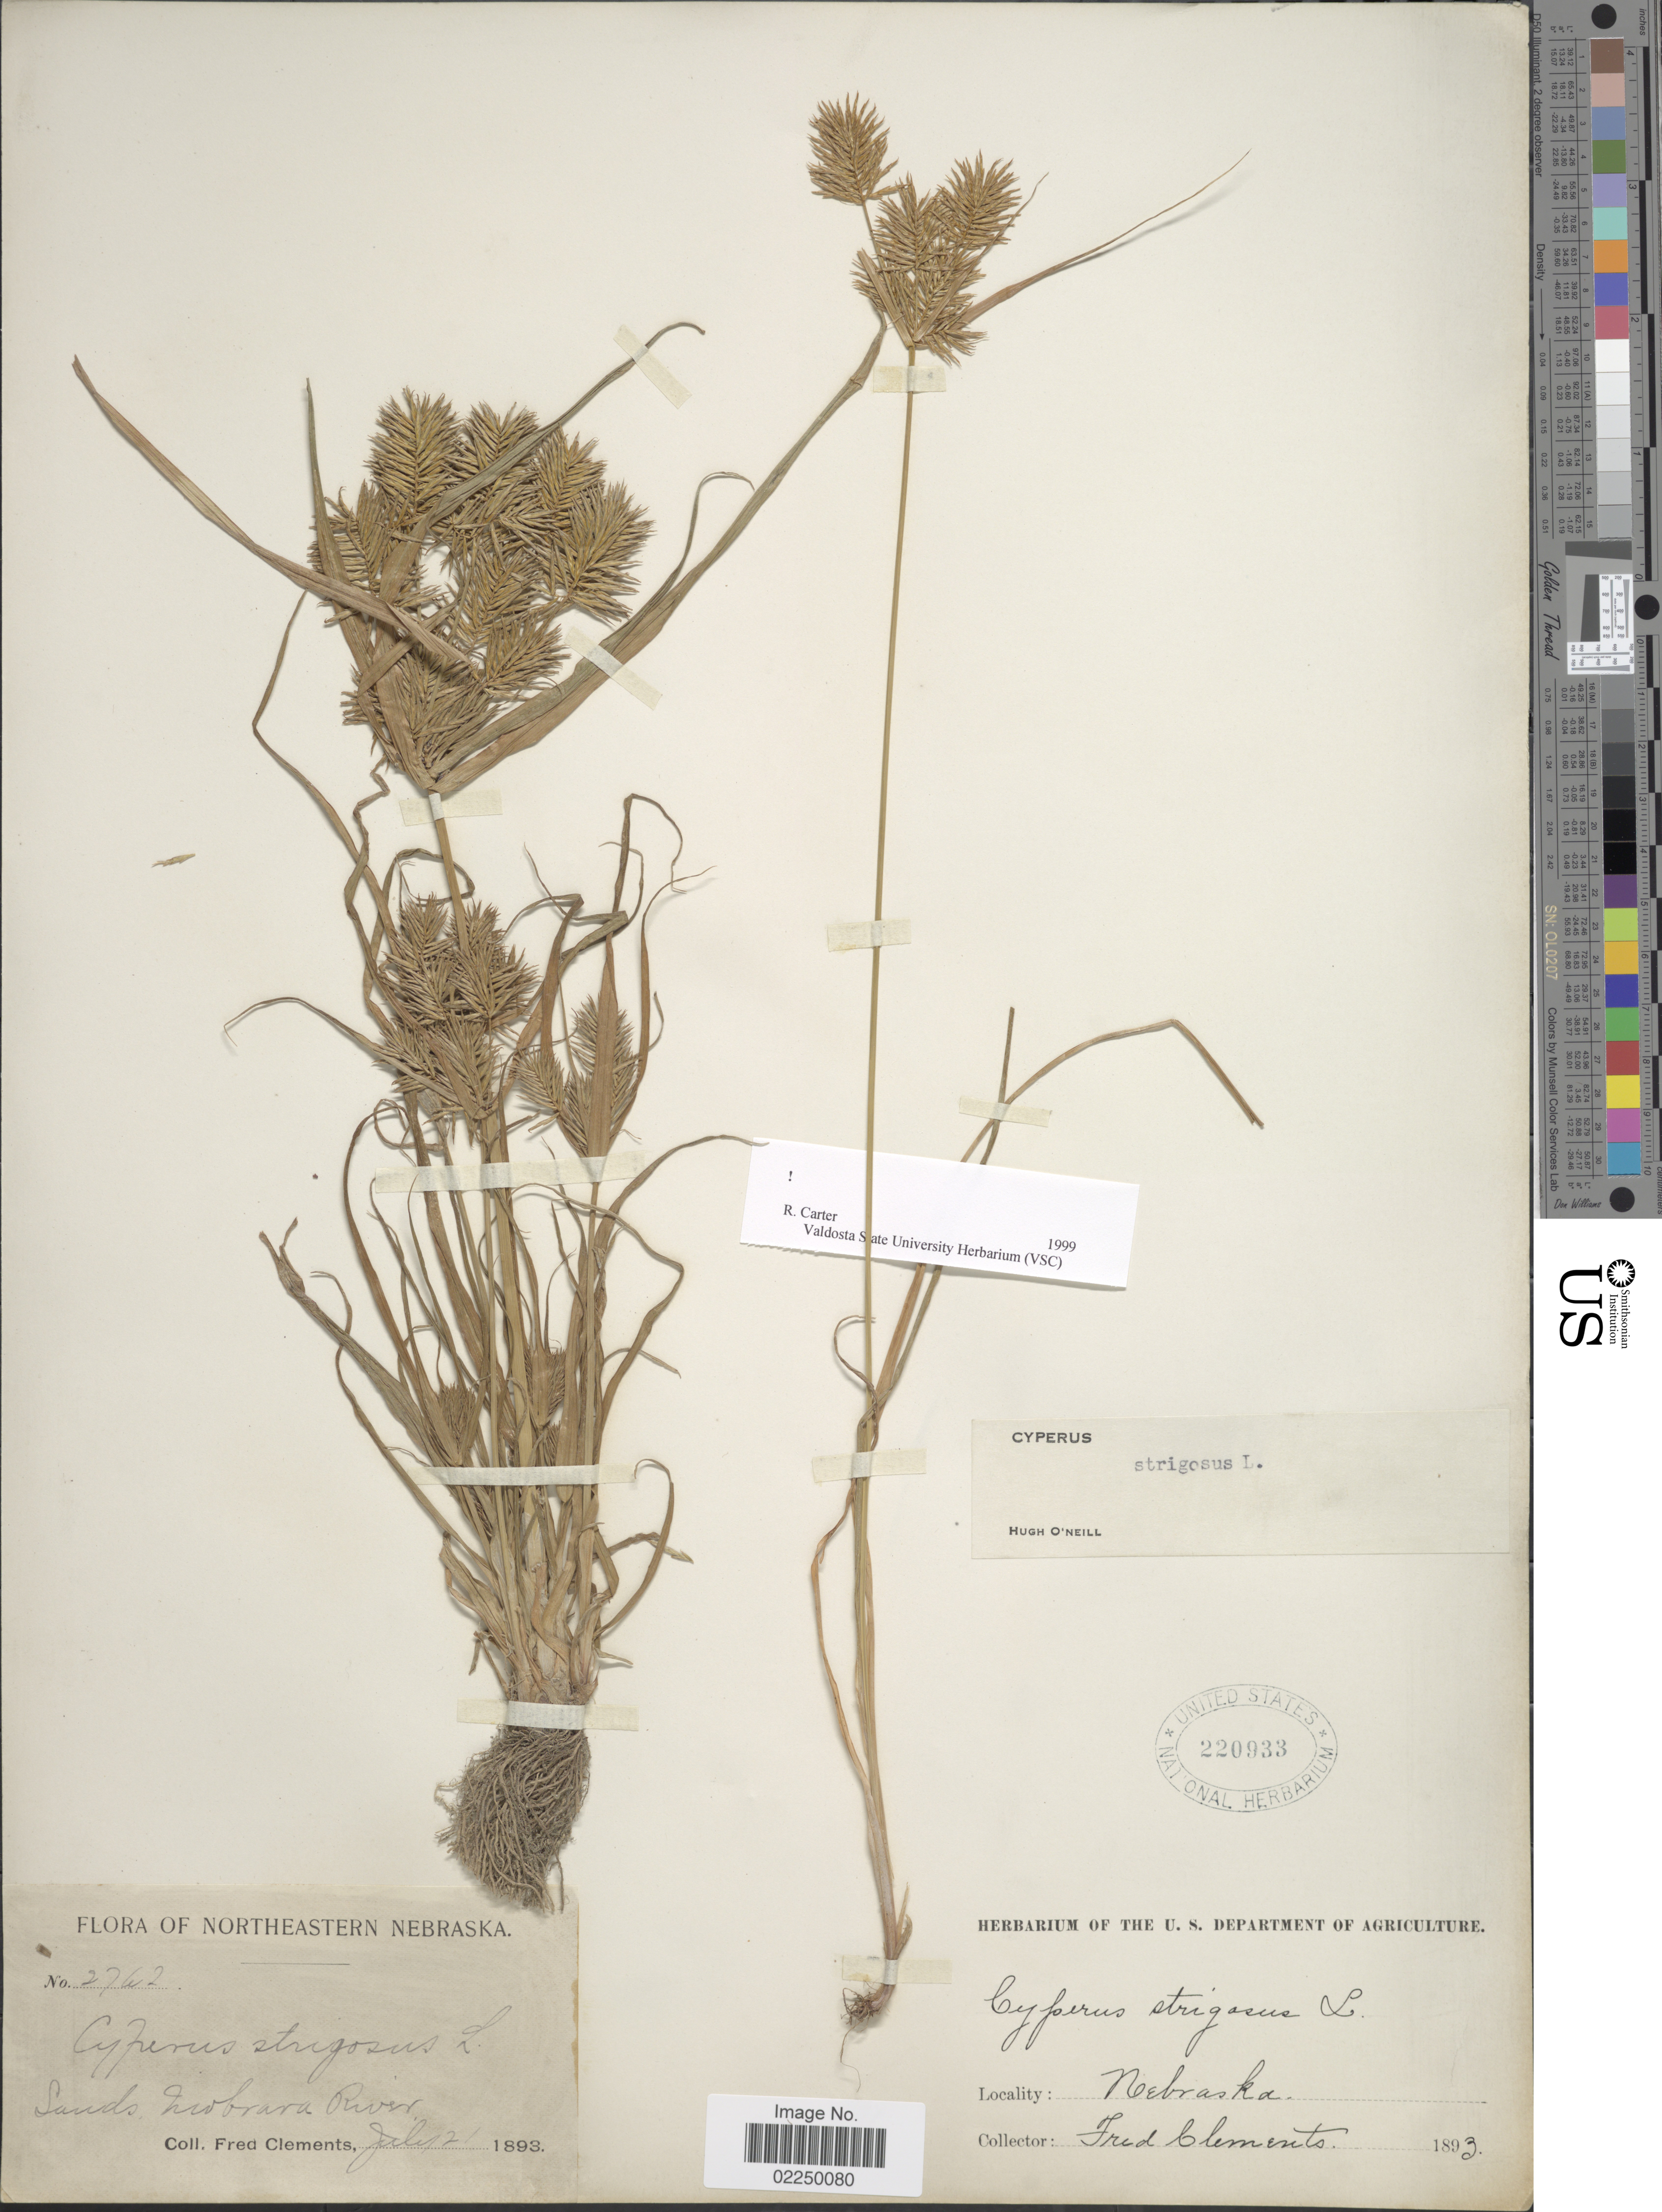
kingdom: Plantae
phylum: Tracheophyta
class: Liliopsida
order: Poales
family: Cyperaceae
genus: Cyperus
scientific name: Cyperus strigosus L.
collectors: F. E. Clements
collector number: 2762*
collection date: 1893-07-21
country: United States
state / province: Nebraska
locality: Northeastern Nebraska, Sands Niobrara River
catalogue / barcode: US 220933